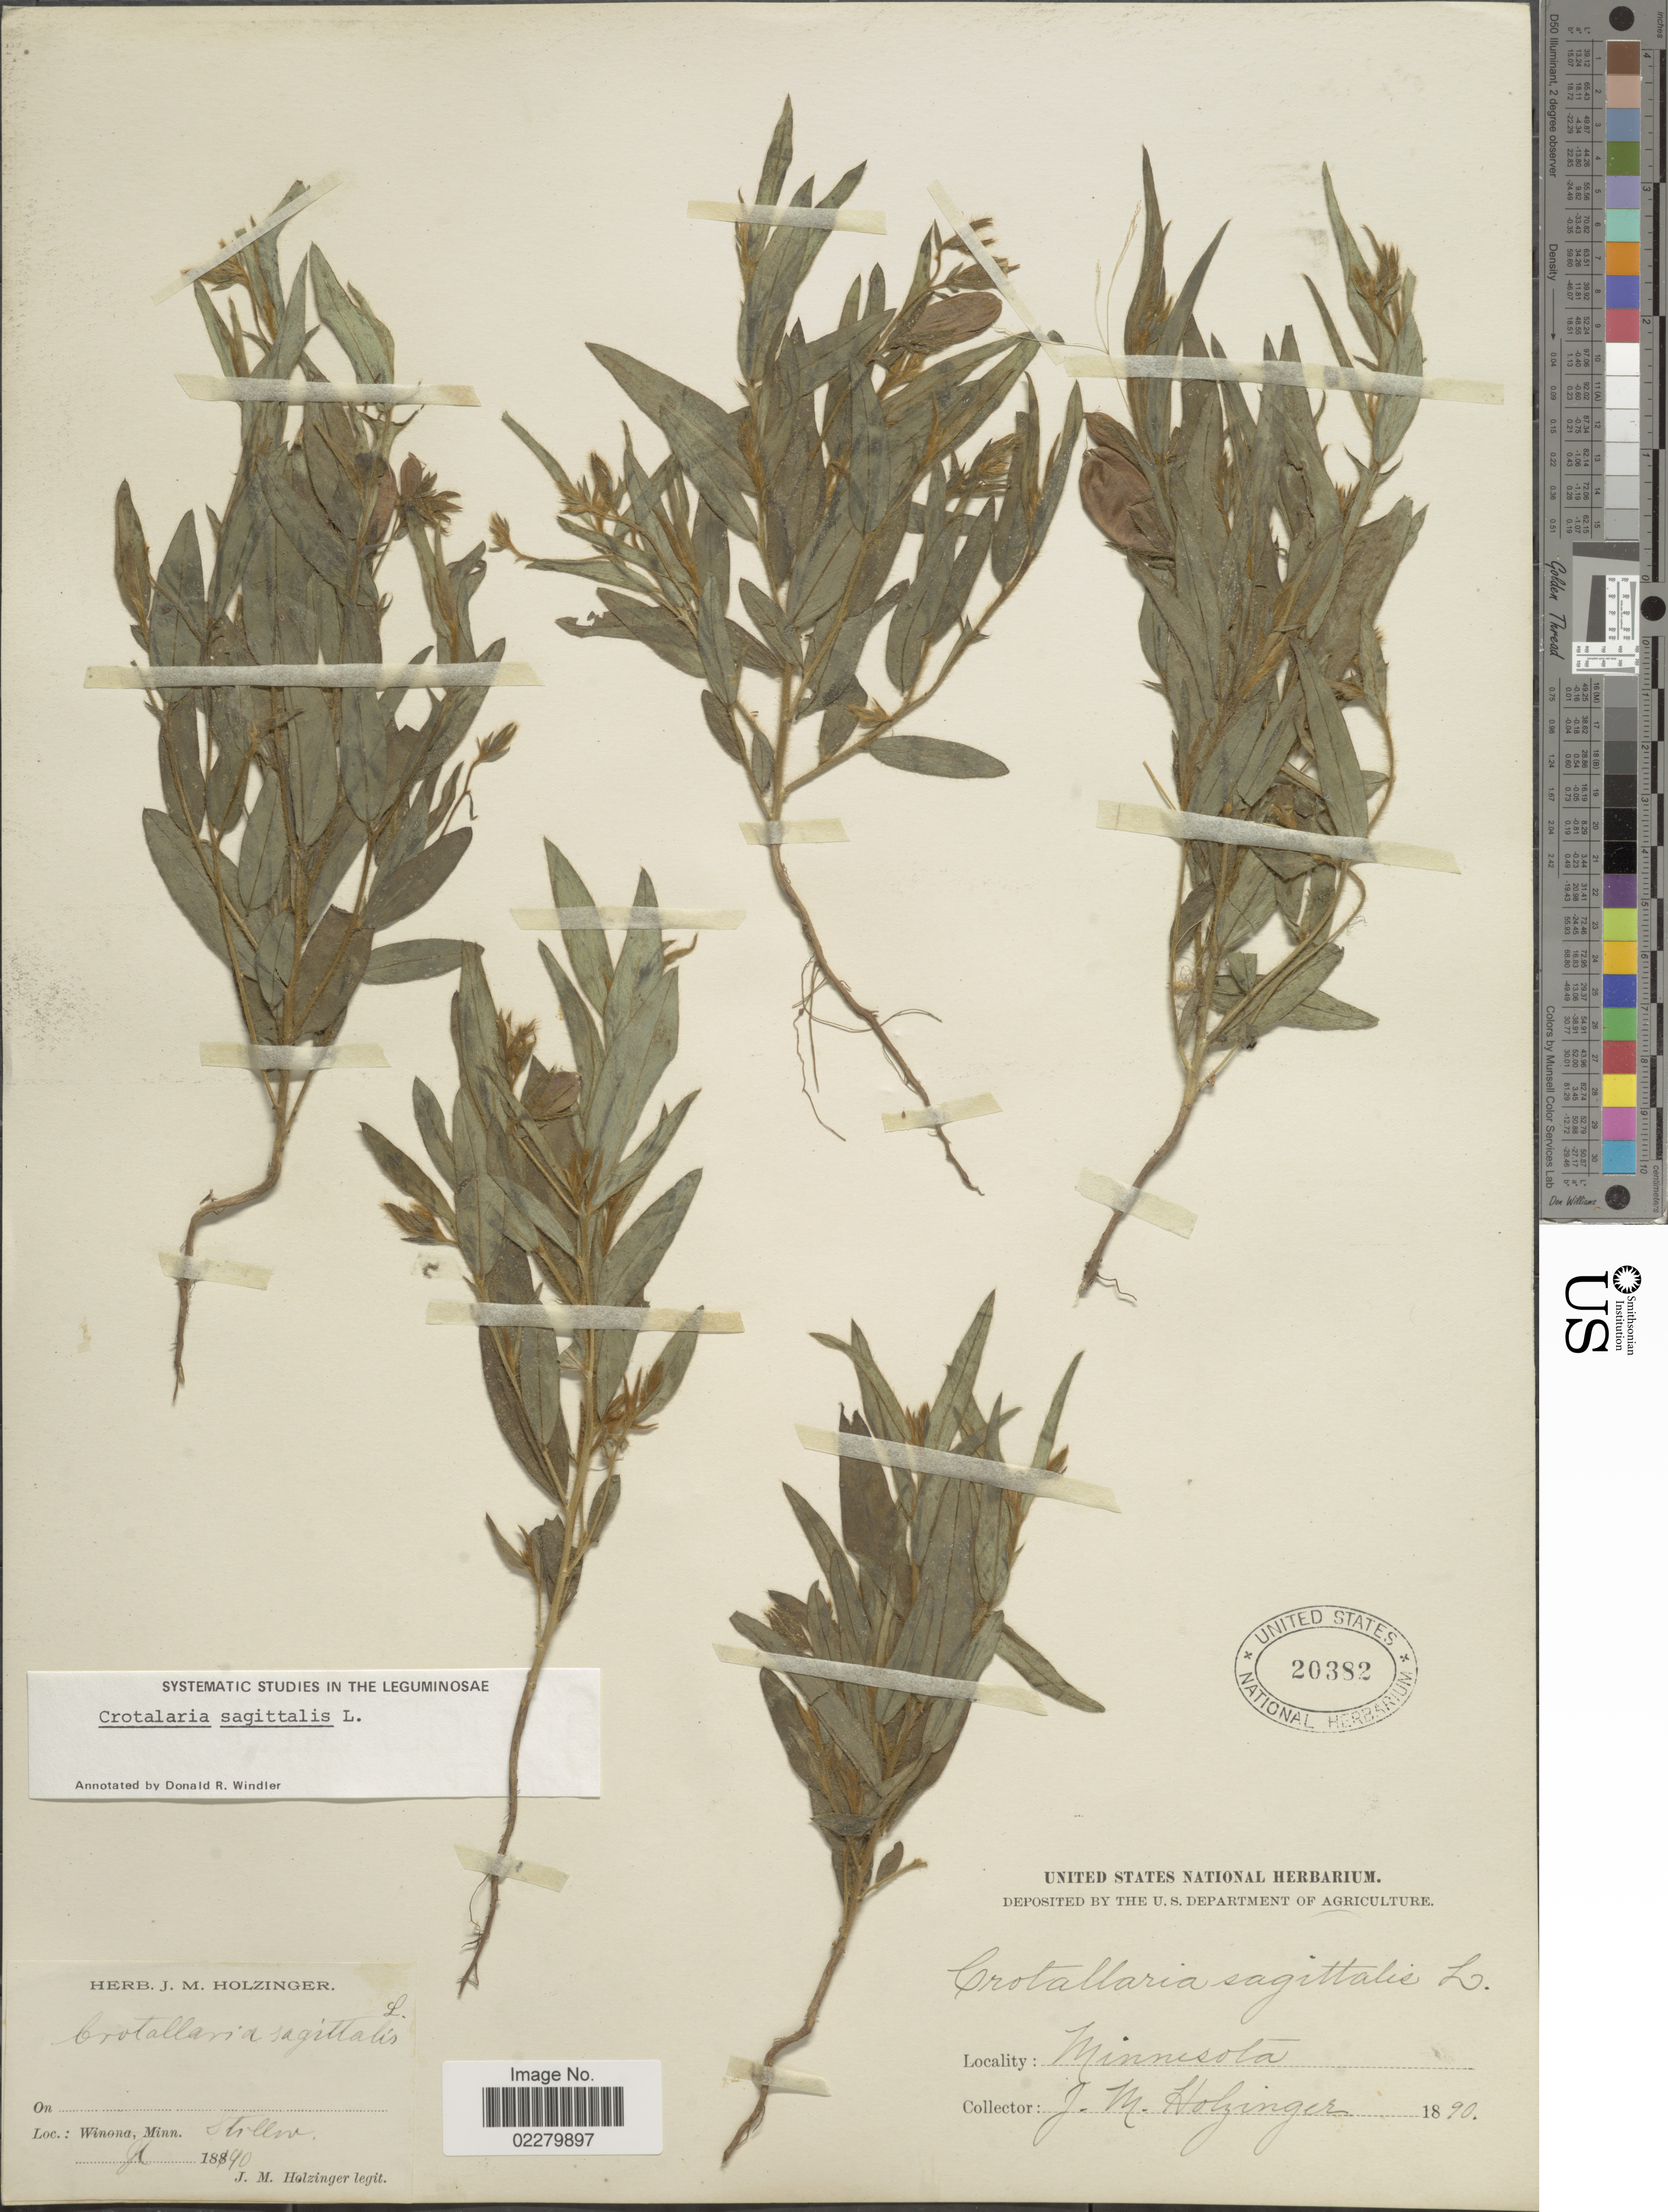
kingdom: Plantae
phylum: Tracheophyta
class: Magnoliopsida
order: Fabales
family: Fabaceae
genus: Crotalaria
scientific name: Crotalaria sagittalis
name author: L.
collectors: J. M. Holzinger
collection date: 1890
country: United States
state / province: Minnesota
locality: Winona, Minn.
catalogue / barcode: US 20382